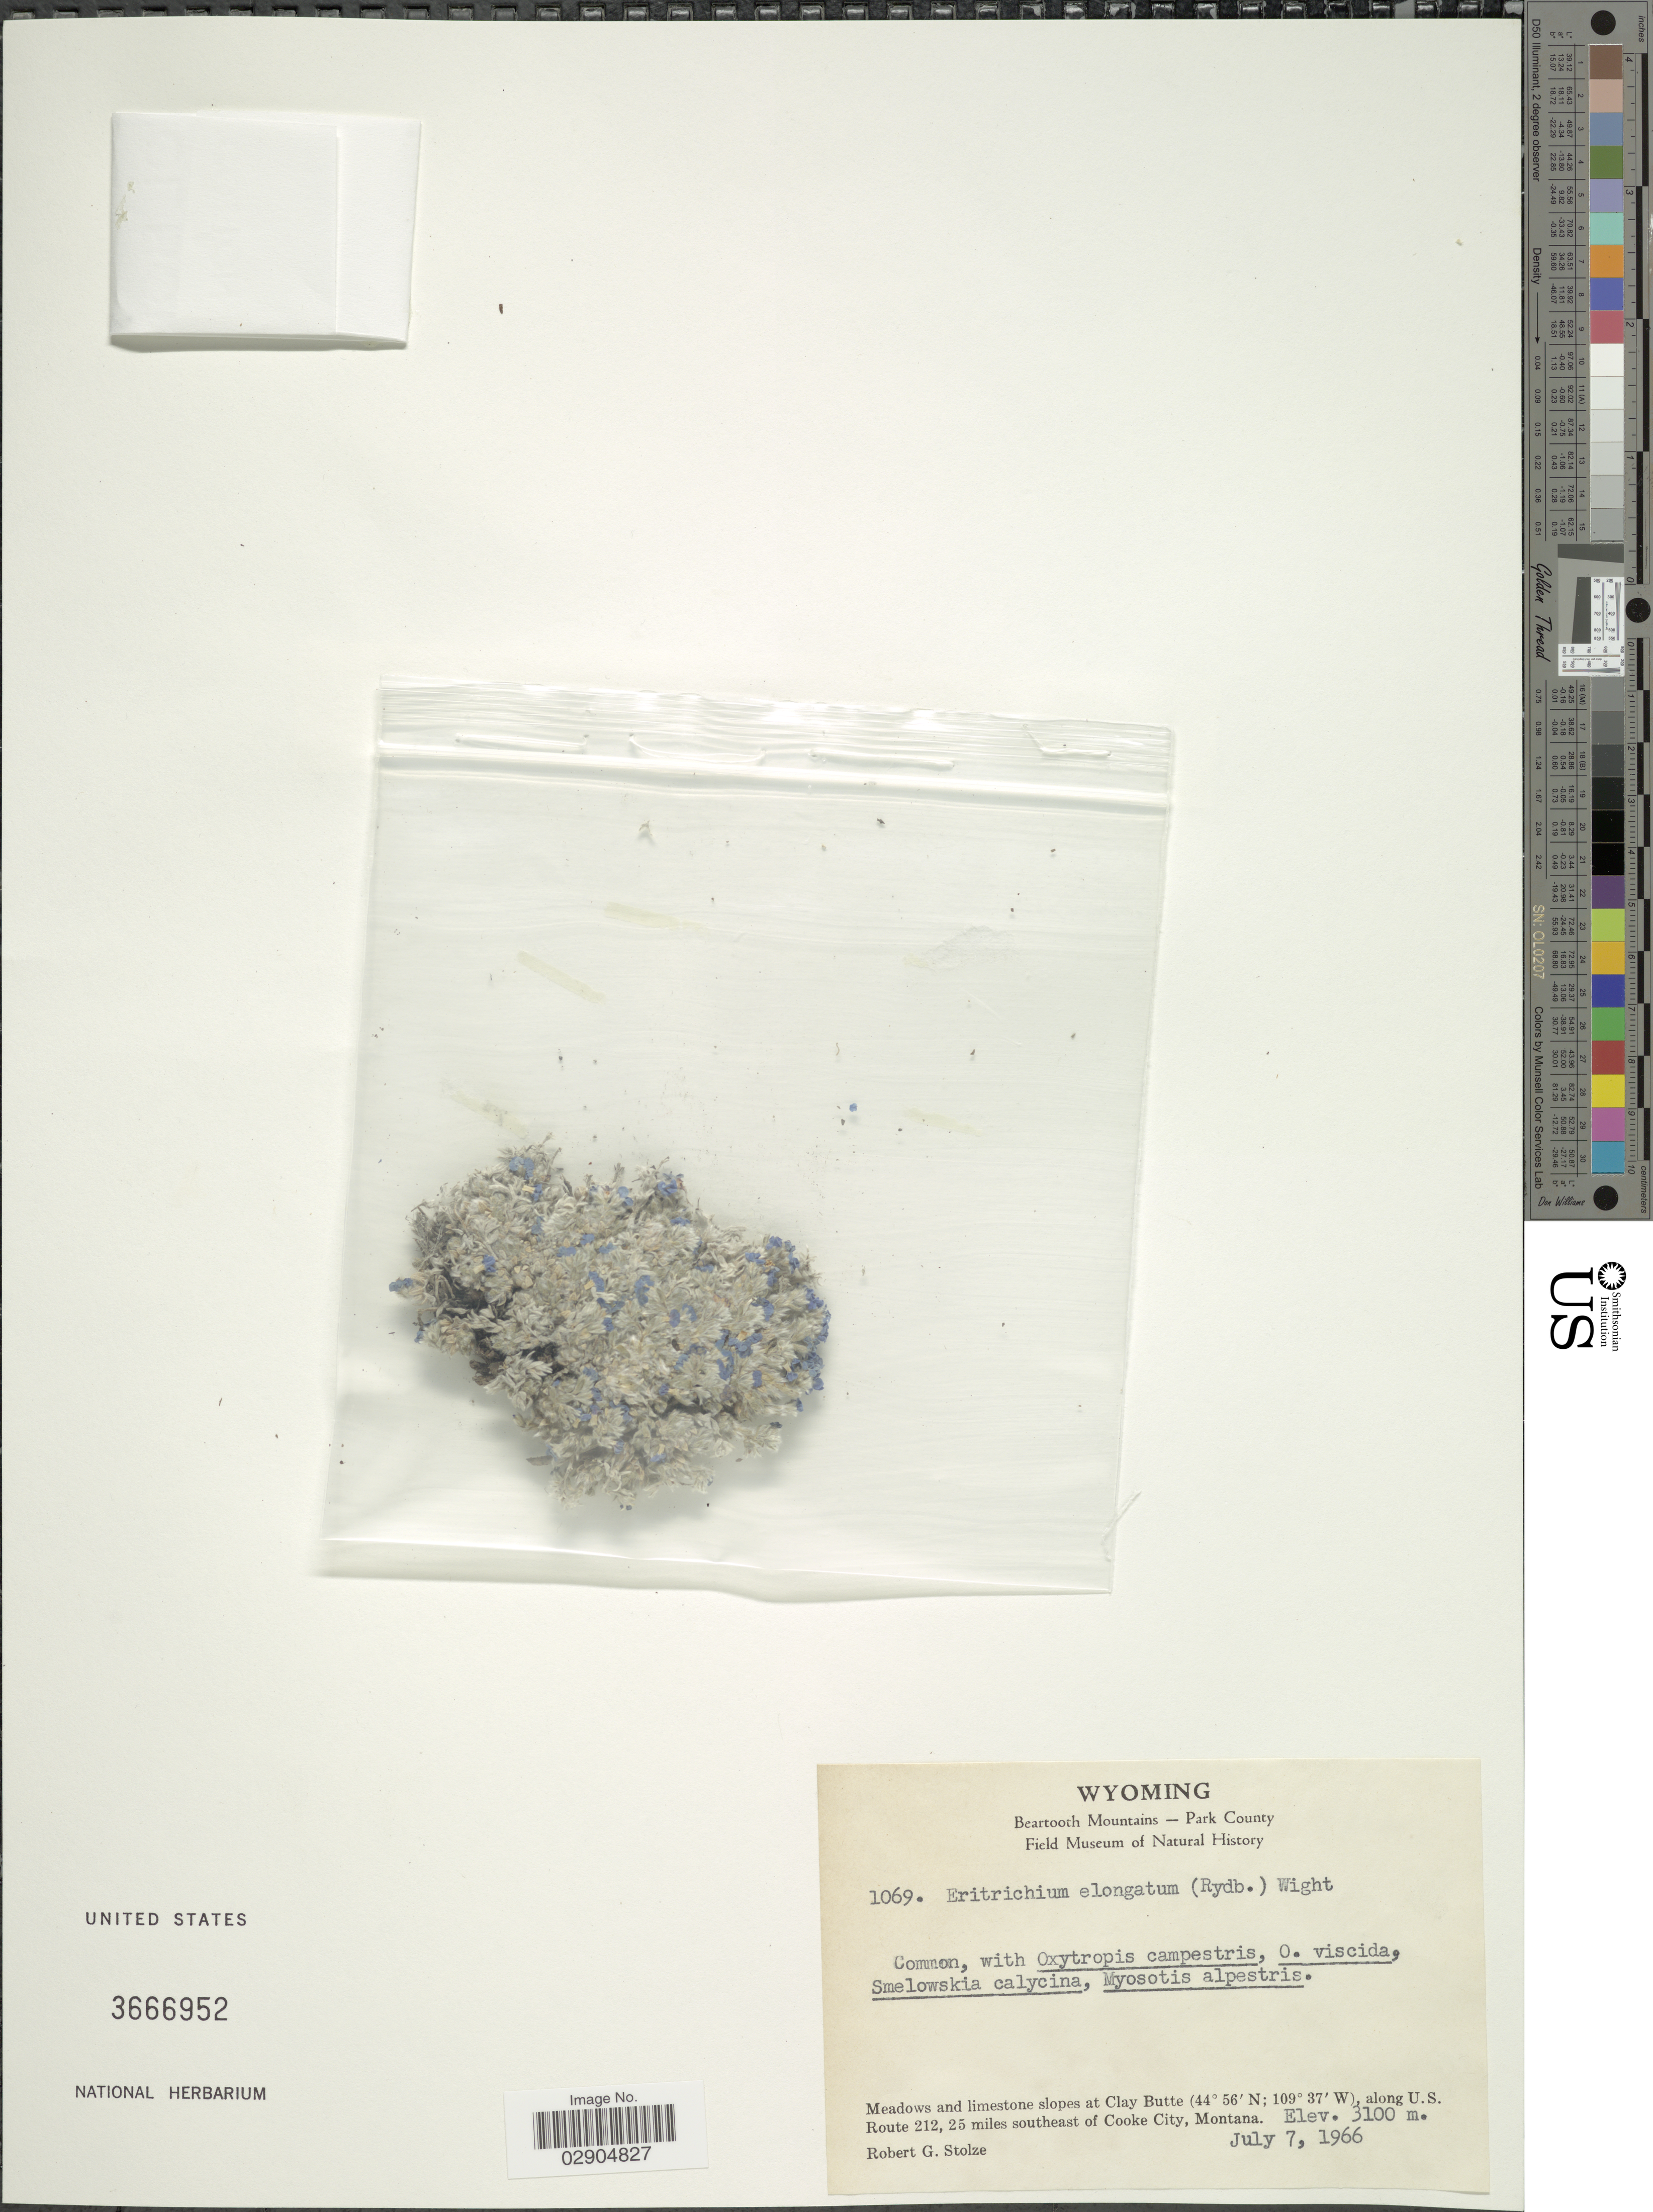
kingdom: Plantae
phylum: Tracheophyta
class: Magnoliopsida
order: Boraginales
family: Boraginaceae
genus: Eritrichium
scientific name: Eritrichium elongatum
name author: (Rydb.) W. Wight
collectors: R. G. Stolze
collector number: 1069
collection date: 1966-07-07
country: United States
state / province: Wyoming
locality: Beartooth Mountains - Park County. Meadows and limestone slopes at Clay Butte, along U.S. Route 212, 25 miles southeast of Cooke City, Montana.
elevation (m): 3100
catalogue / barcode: US 3666952